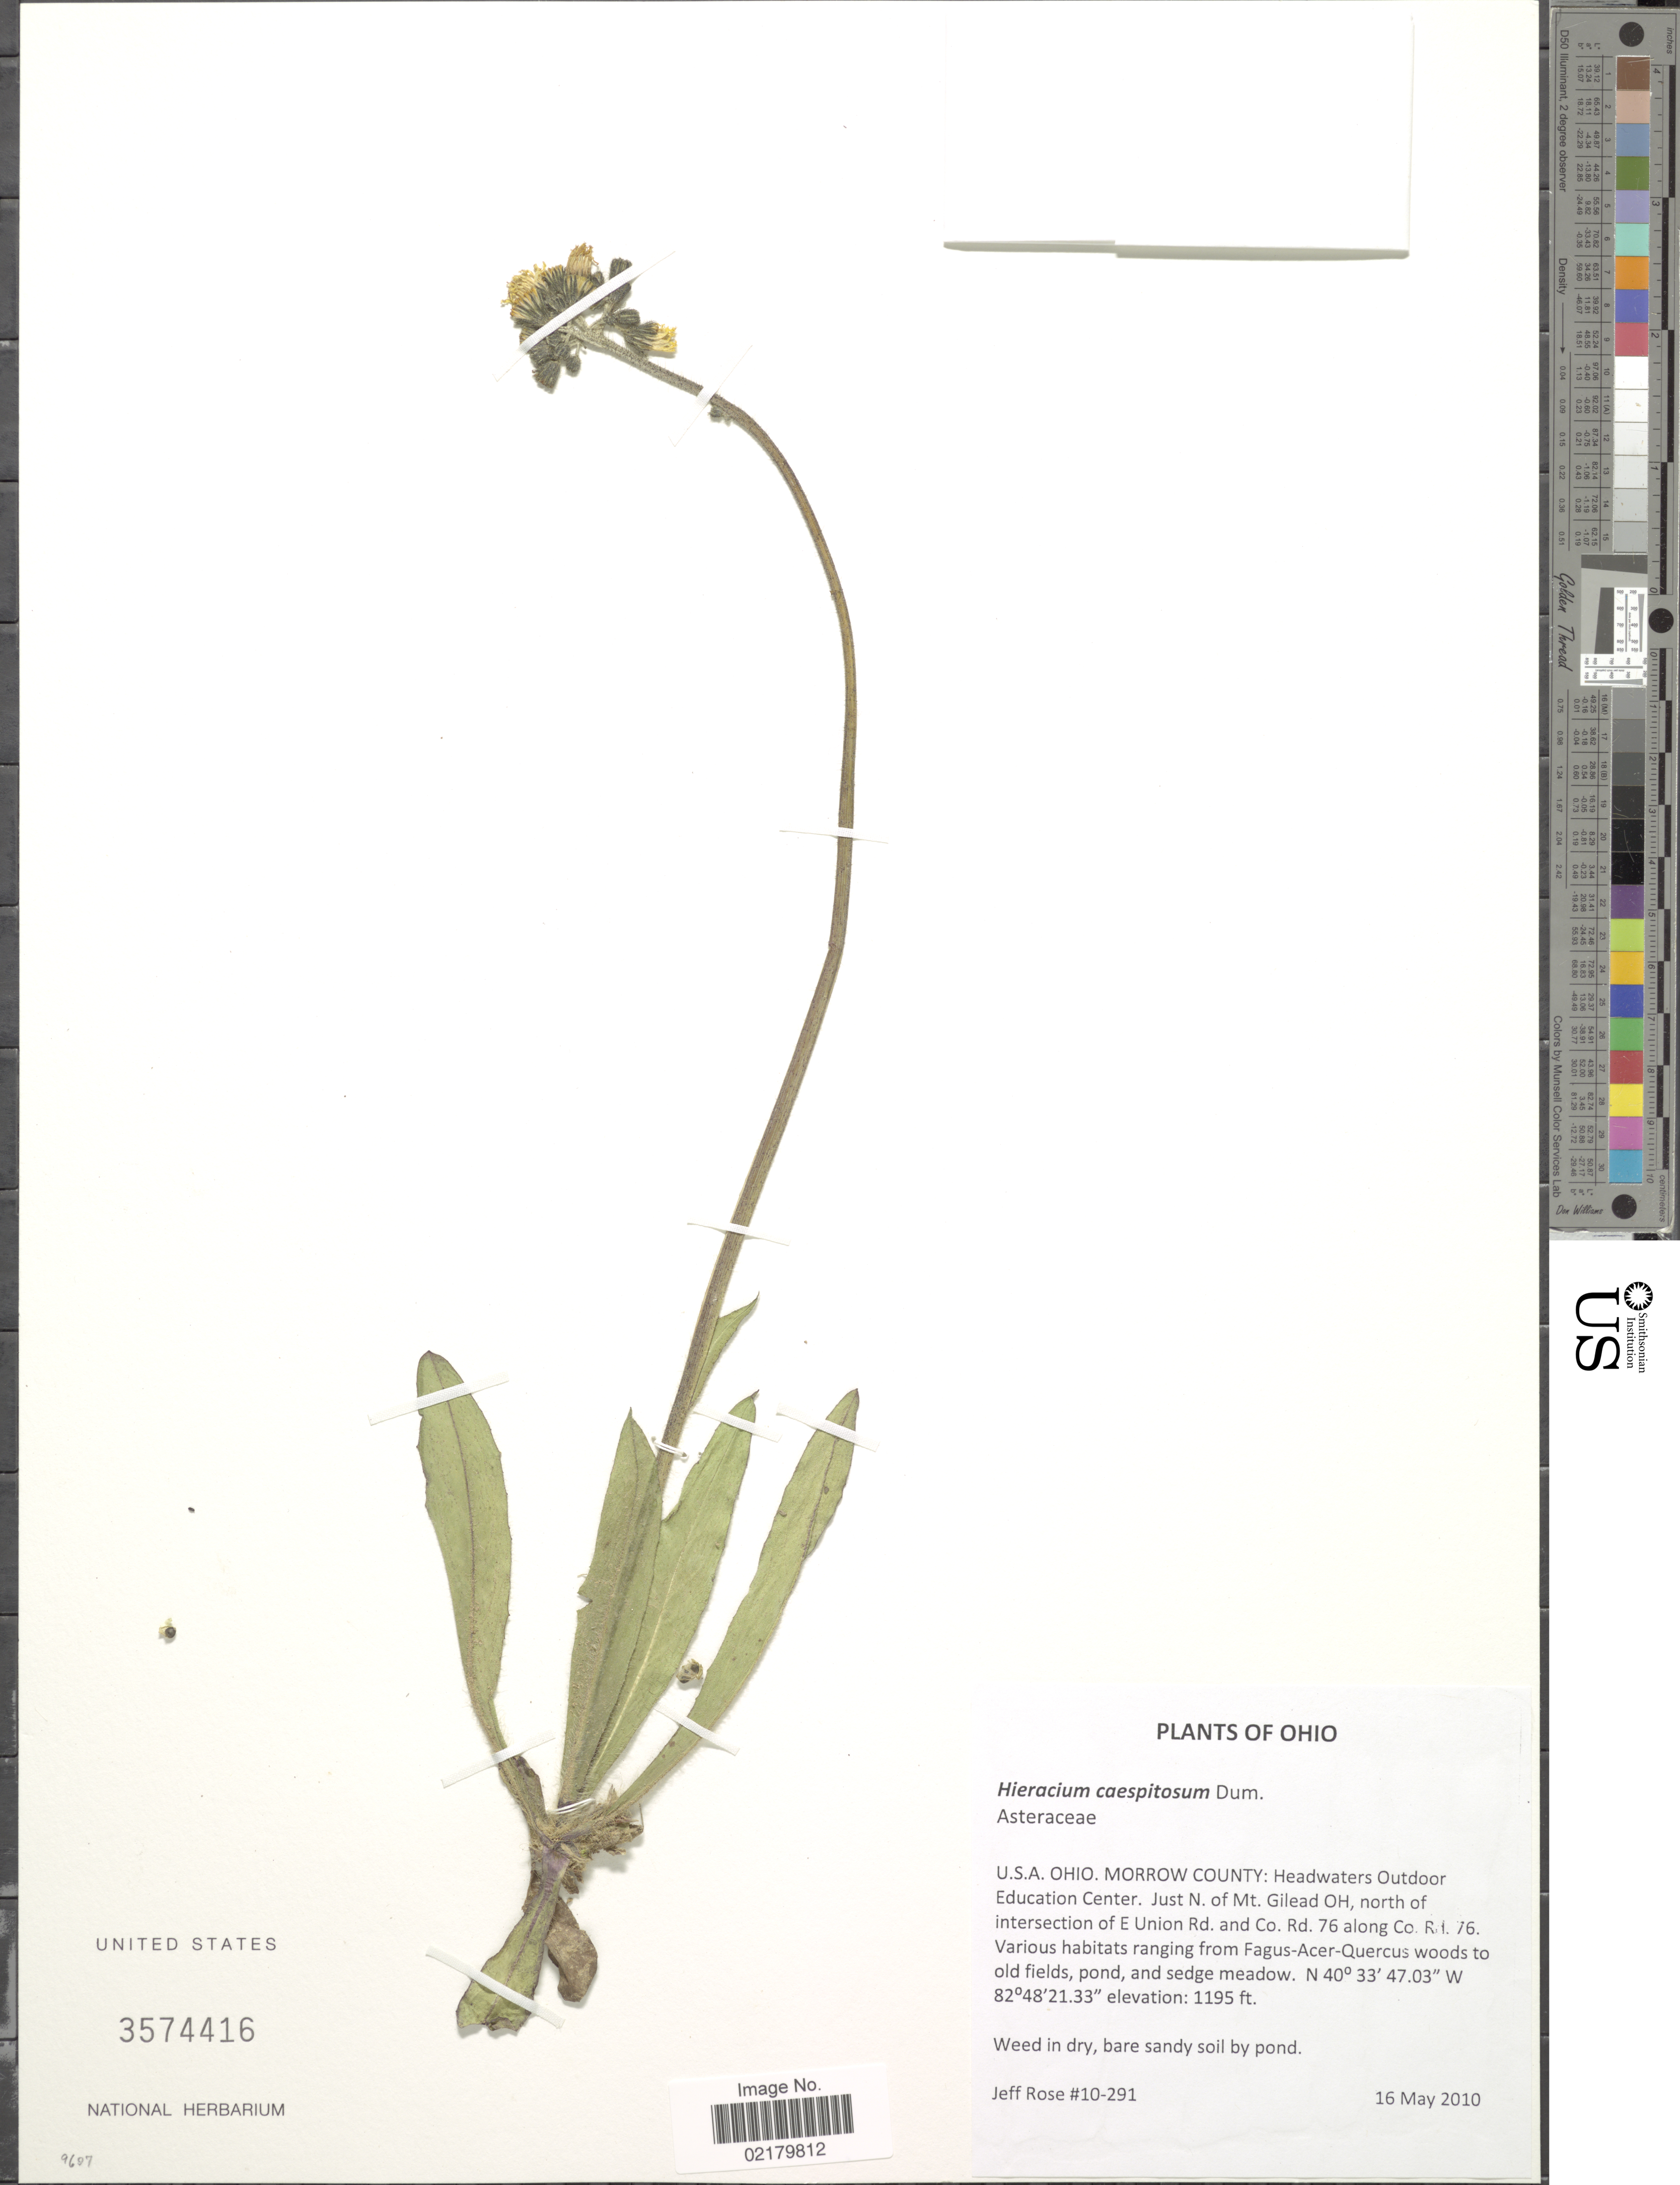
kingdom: Plantae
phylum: Tracheophyta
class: Magnoliopsida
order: Asterales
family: Asteraceae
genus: Pilosella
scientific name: Pilosella caespitosa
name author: (Dumort.) P. D. Sell & C. West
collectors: J. M. Rose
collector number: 10-291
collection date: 2010-05-16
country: United States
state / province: Ohio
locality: Morrow County: Headwaters Outdoor Education Center. Just N. of Mt Gilead OH, north of intersection of E Union Rd and Co Rd. 76 along Co Rt 76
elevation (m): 364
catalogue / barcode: US 3574416